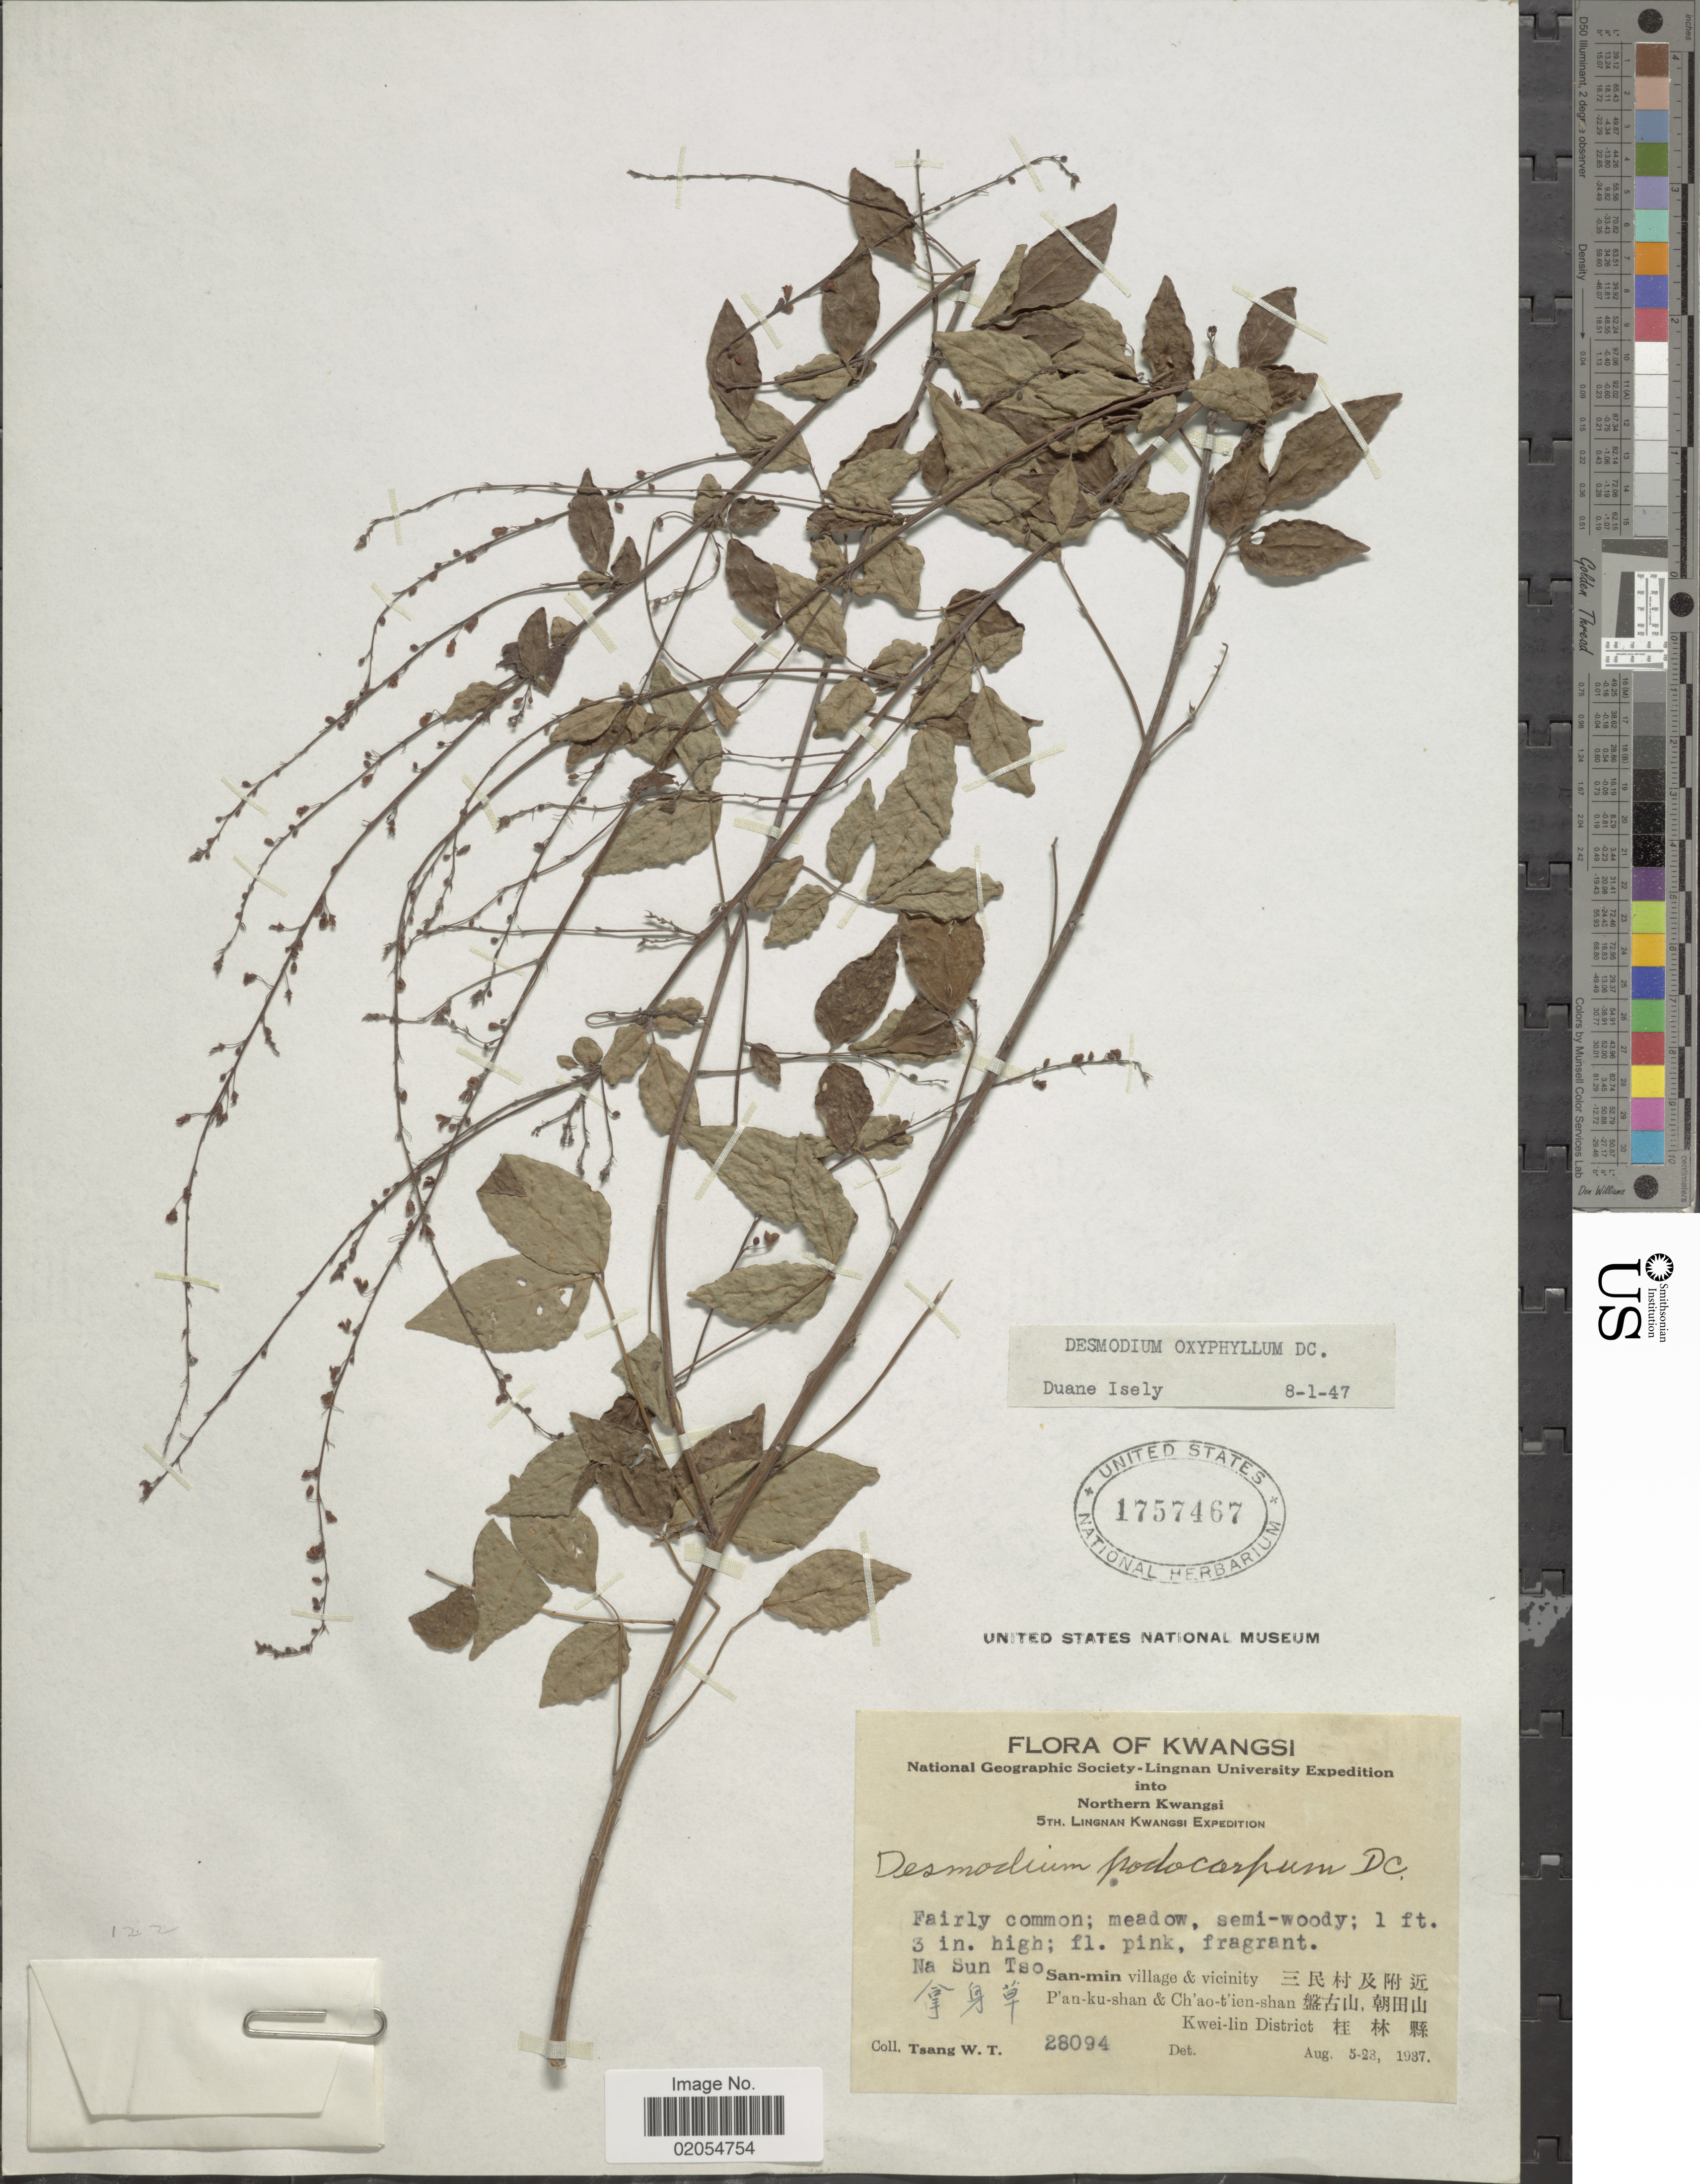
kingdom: Plantae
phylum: Tracheophyta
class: Magnoliopsida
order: Fabales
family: Fabaceae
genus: Hylodesmum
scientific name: Hylodesmum podocarpum subsp. oxyphyllum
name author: (DC.) H. Ohashi & R.R. Mill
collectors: W. T. Tsang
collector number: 28094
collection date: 1937-08-05/1937-08-28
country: China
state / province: Guangxi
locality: Northern Kwangsi. Na Sun Ts'o. San-min Village & vicinity. P'an-ku-shan & Ch'ao-t'ien-shan. Kwei-lin District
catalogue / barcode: US 1757467